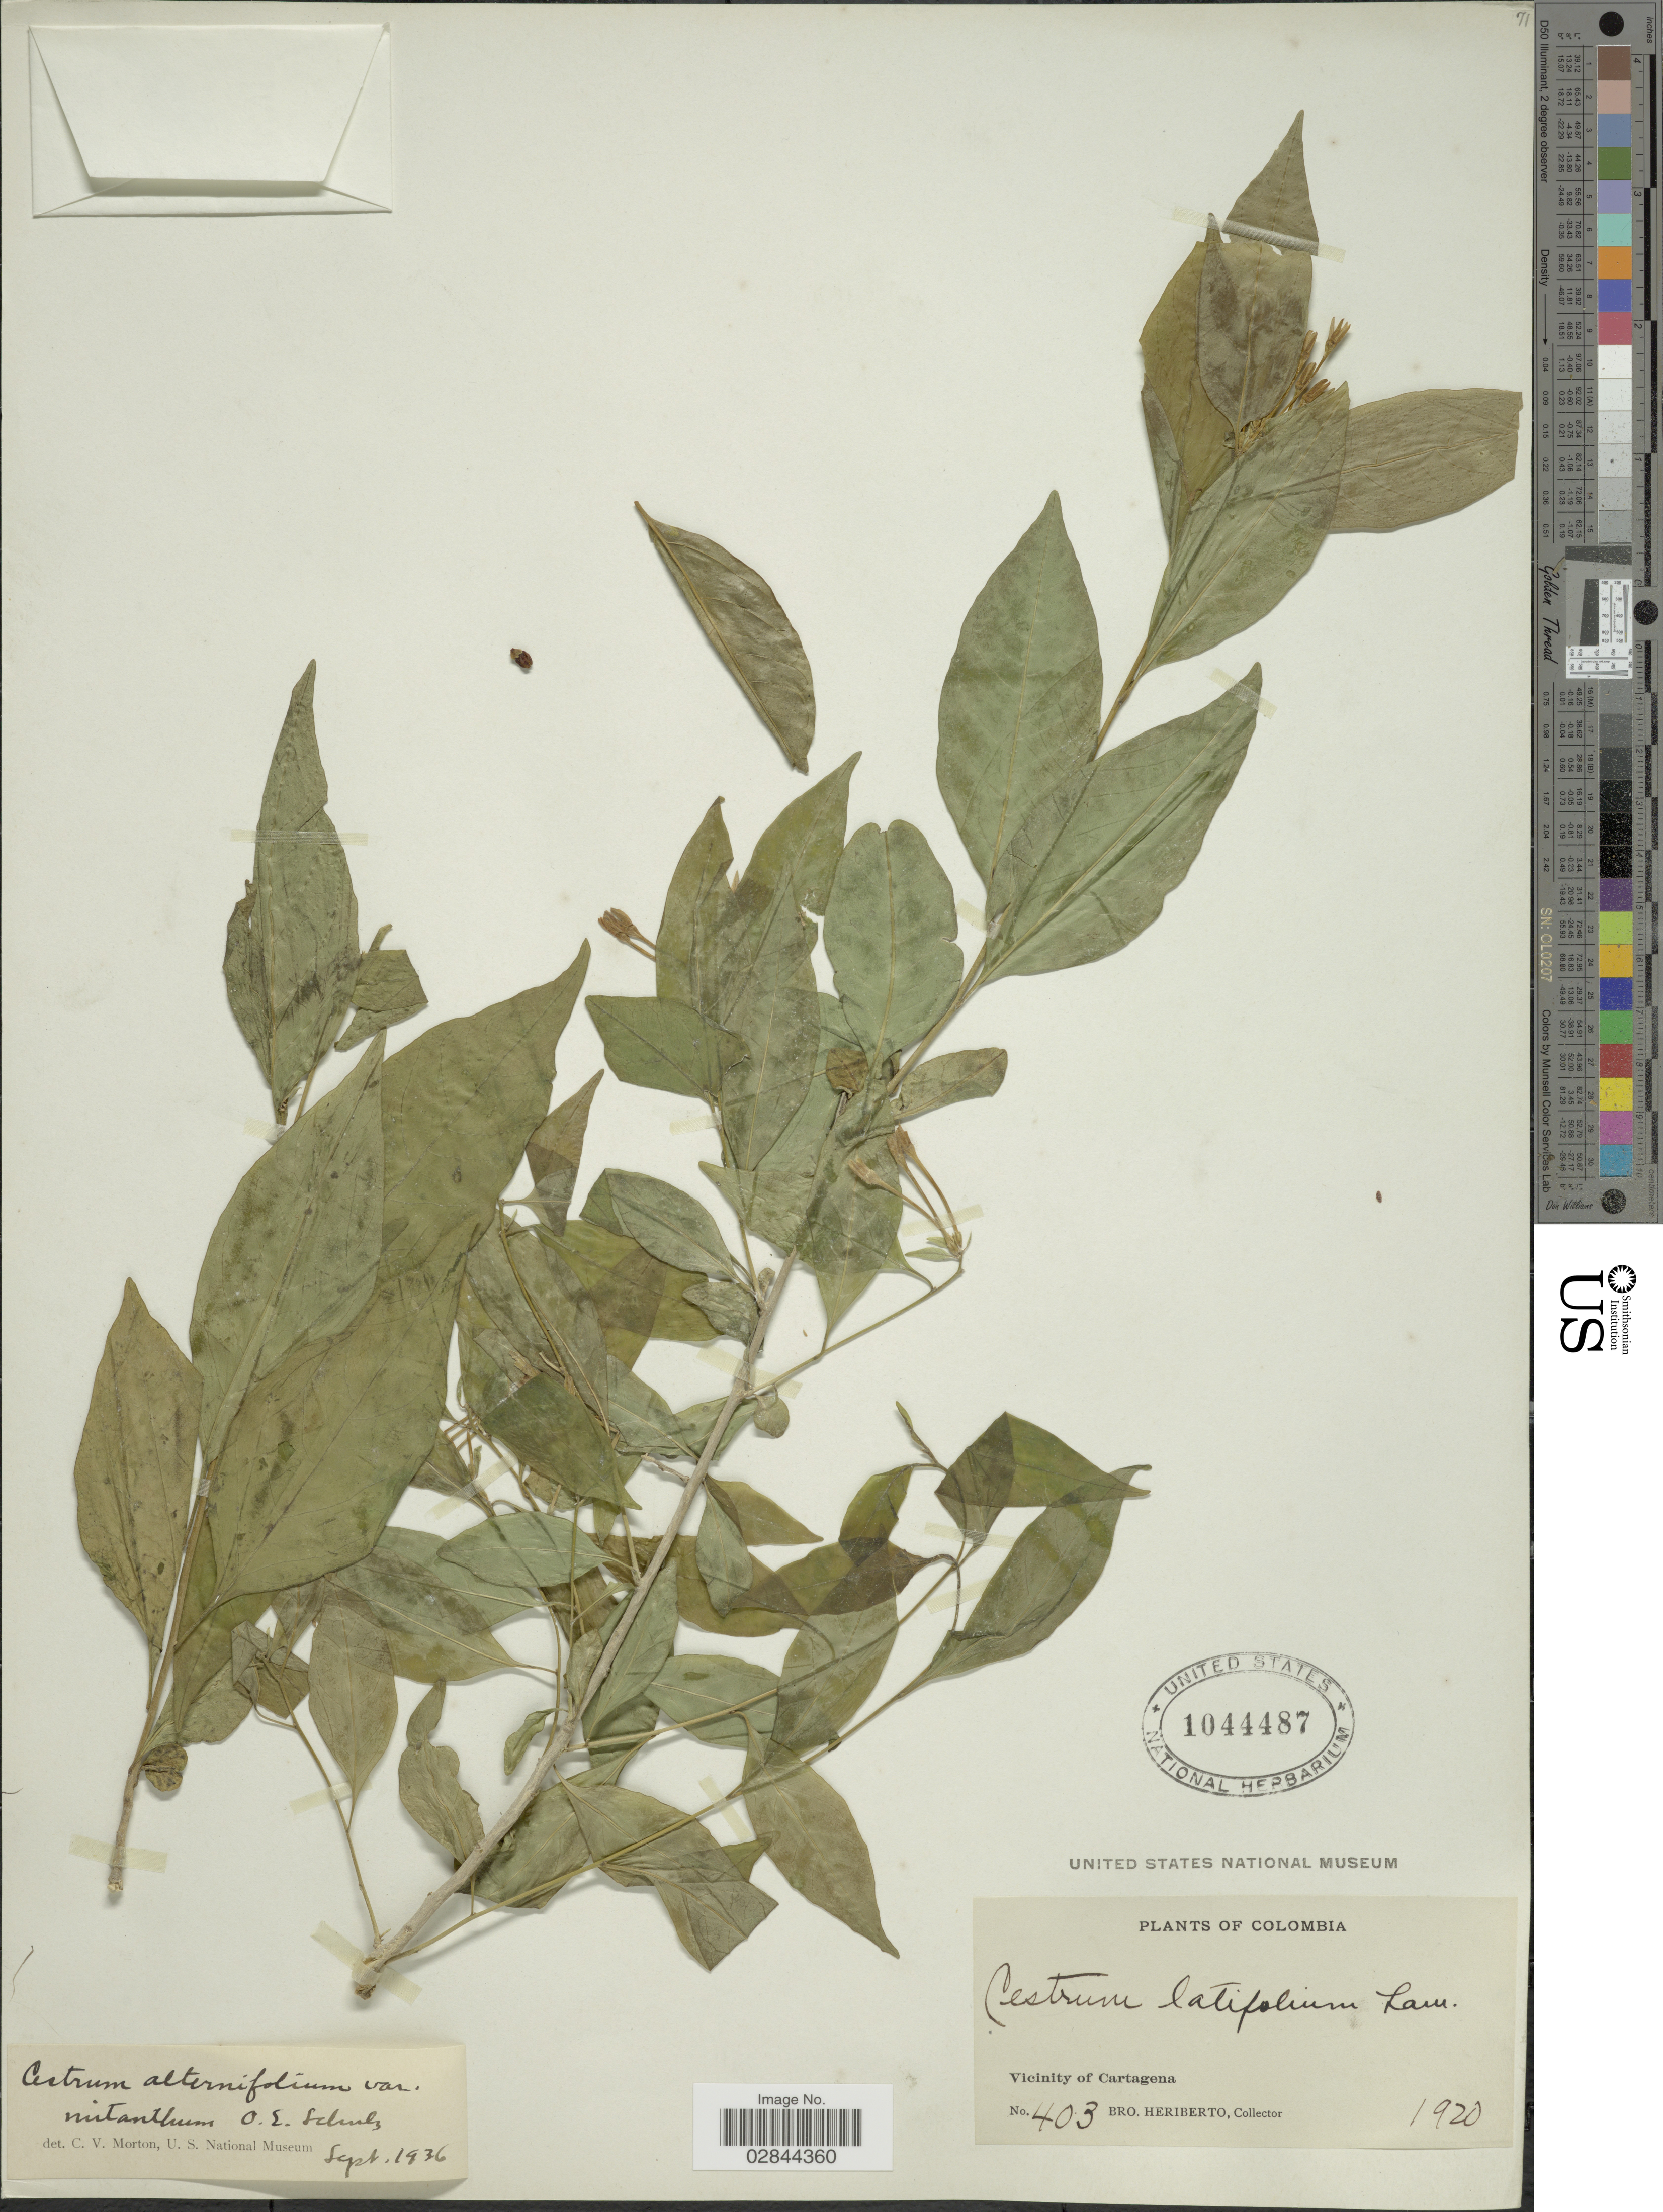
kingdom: Plantae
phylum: Tracheophyta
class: Magnoliopsida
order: Solanales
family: Solanaceae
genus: Cestrum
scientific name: Cestrum alternifolium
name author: (Jacq.) O.E. Schulz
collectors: B. Heriberto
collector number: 403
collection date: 1920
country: Colombia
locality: Vicinity of Cartagena.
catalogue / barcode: US 1044487